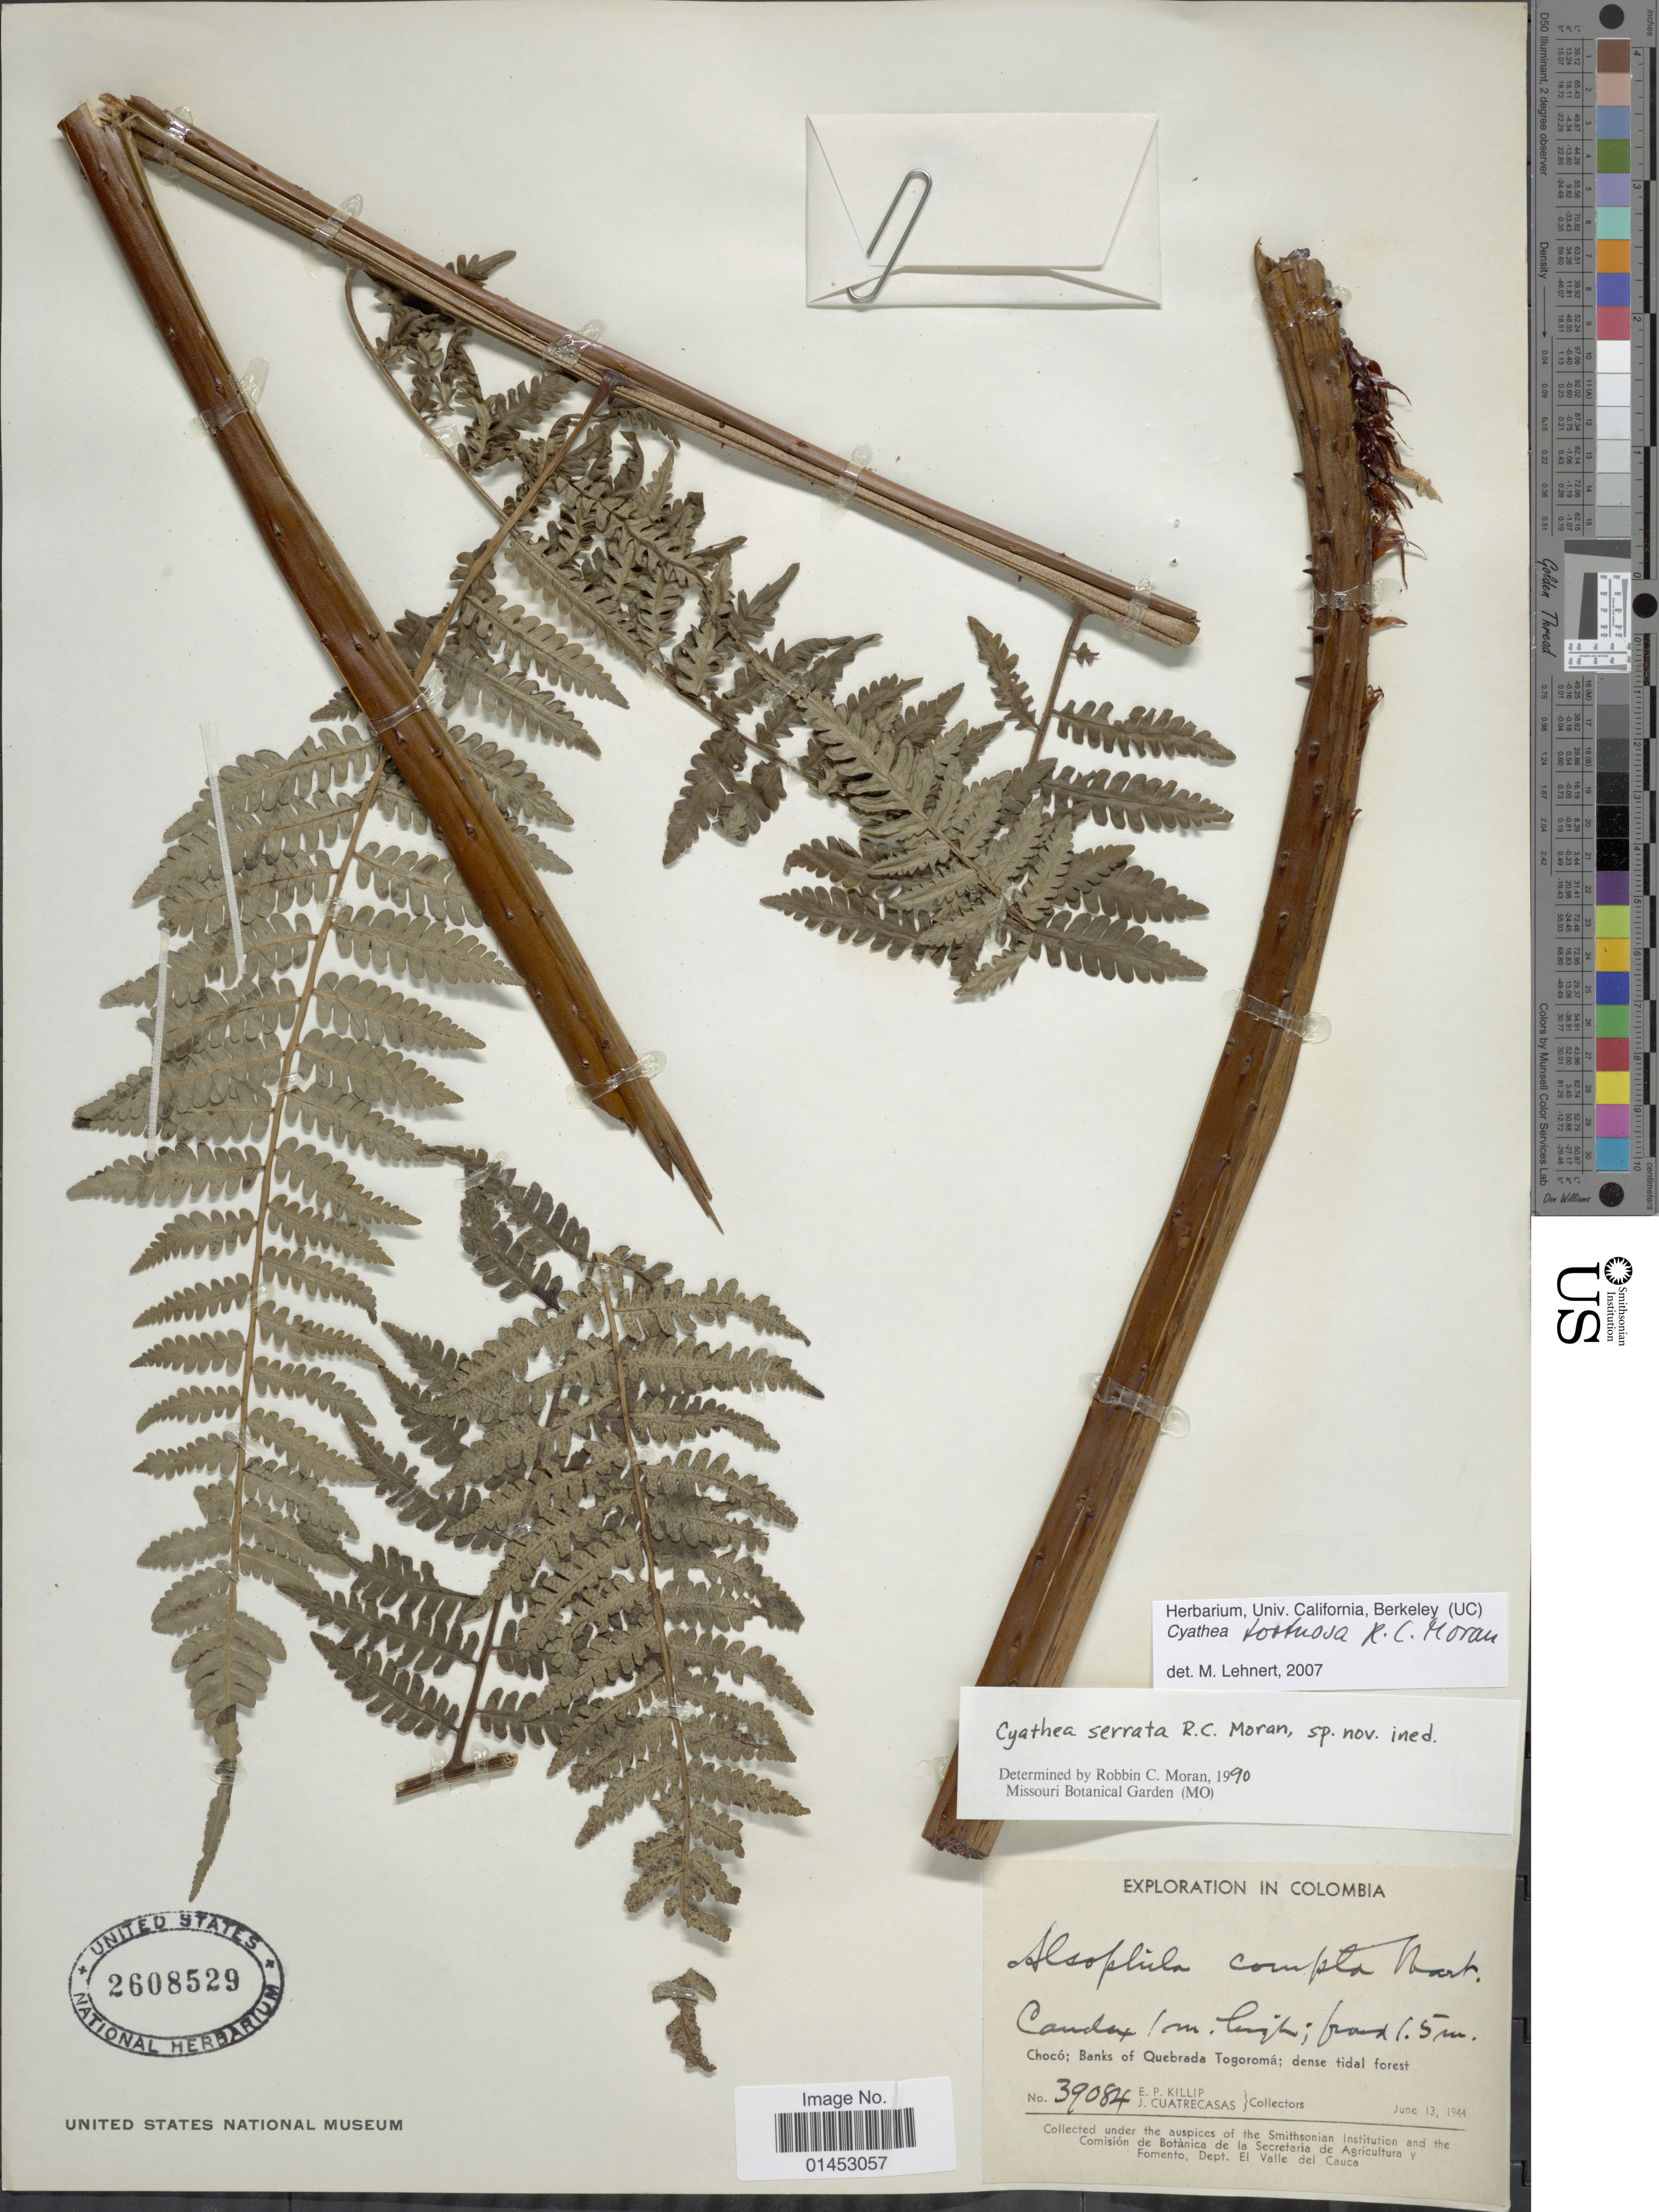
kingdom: Plantae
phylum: Tracheophyta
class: Polypodiopsida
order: Cyatheales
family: Cyatheaceae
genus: Cyathea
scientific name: Cyathea tortuosa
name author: R.C. Moran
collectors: E. P. Killip & J. Cuatrecasas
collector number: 39084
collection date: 1944-06-13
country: Colombia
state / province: Chocó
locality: Chocó; banks of Quebrada Togoromá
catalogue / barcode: US 2608529